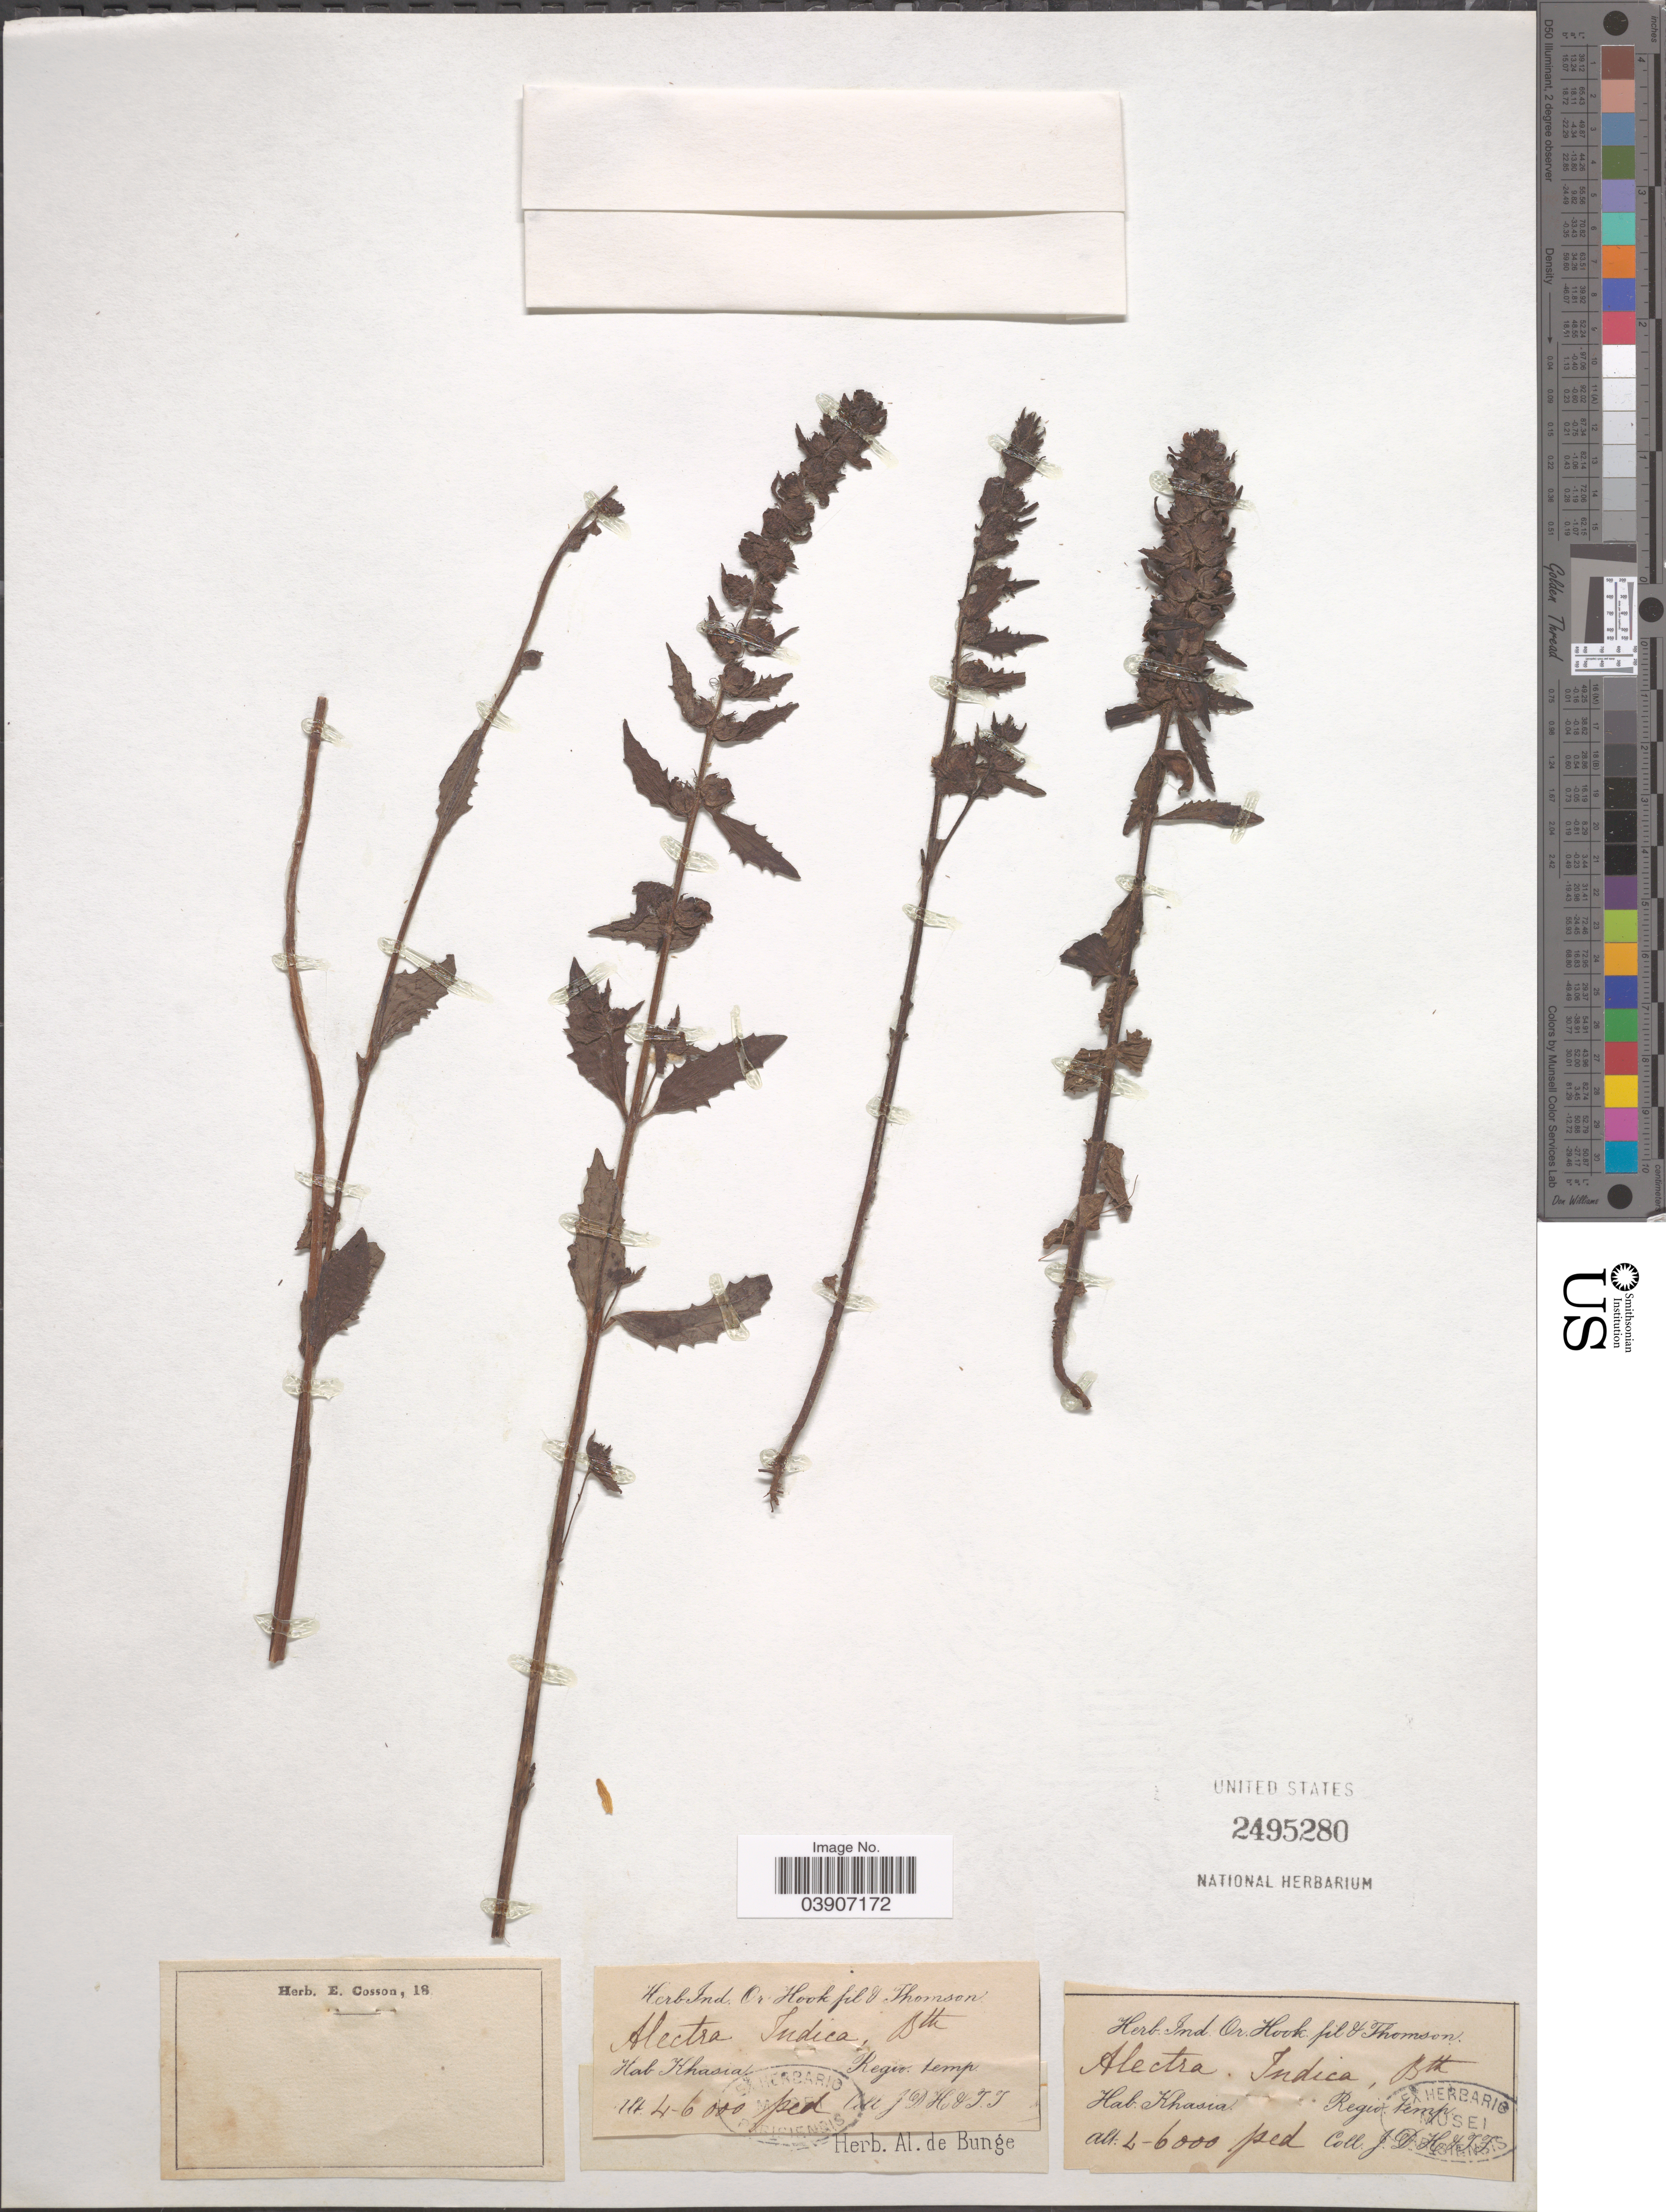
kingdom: Plantae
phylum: Tracheophyta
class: Magnoliopsida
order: Lamiales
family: Orobanchaceae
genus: Alectra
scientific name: Alectra indica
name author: Benth.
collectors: J. D. Hooker & T. Thomson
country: India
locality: Khasia. Regio temp.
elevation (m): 1219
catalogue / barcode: US 2495280